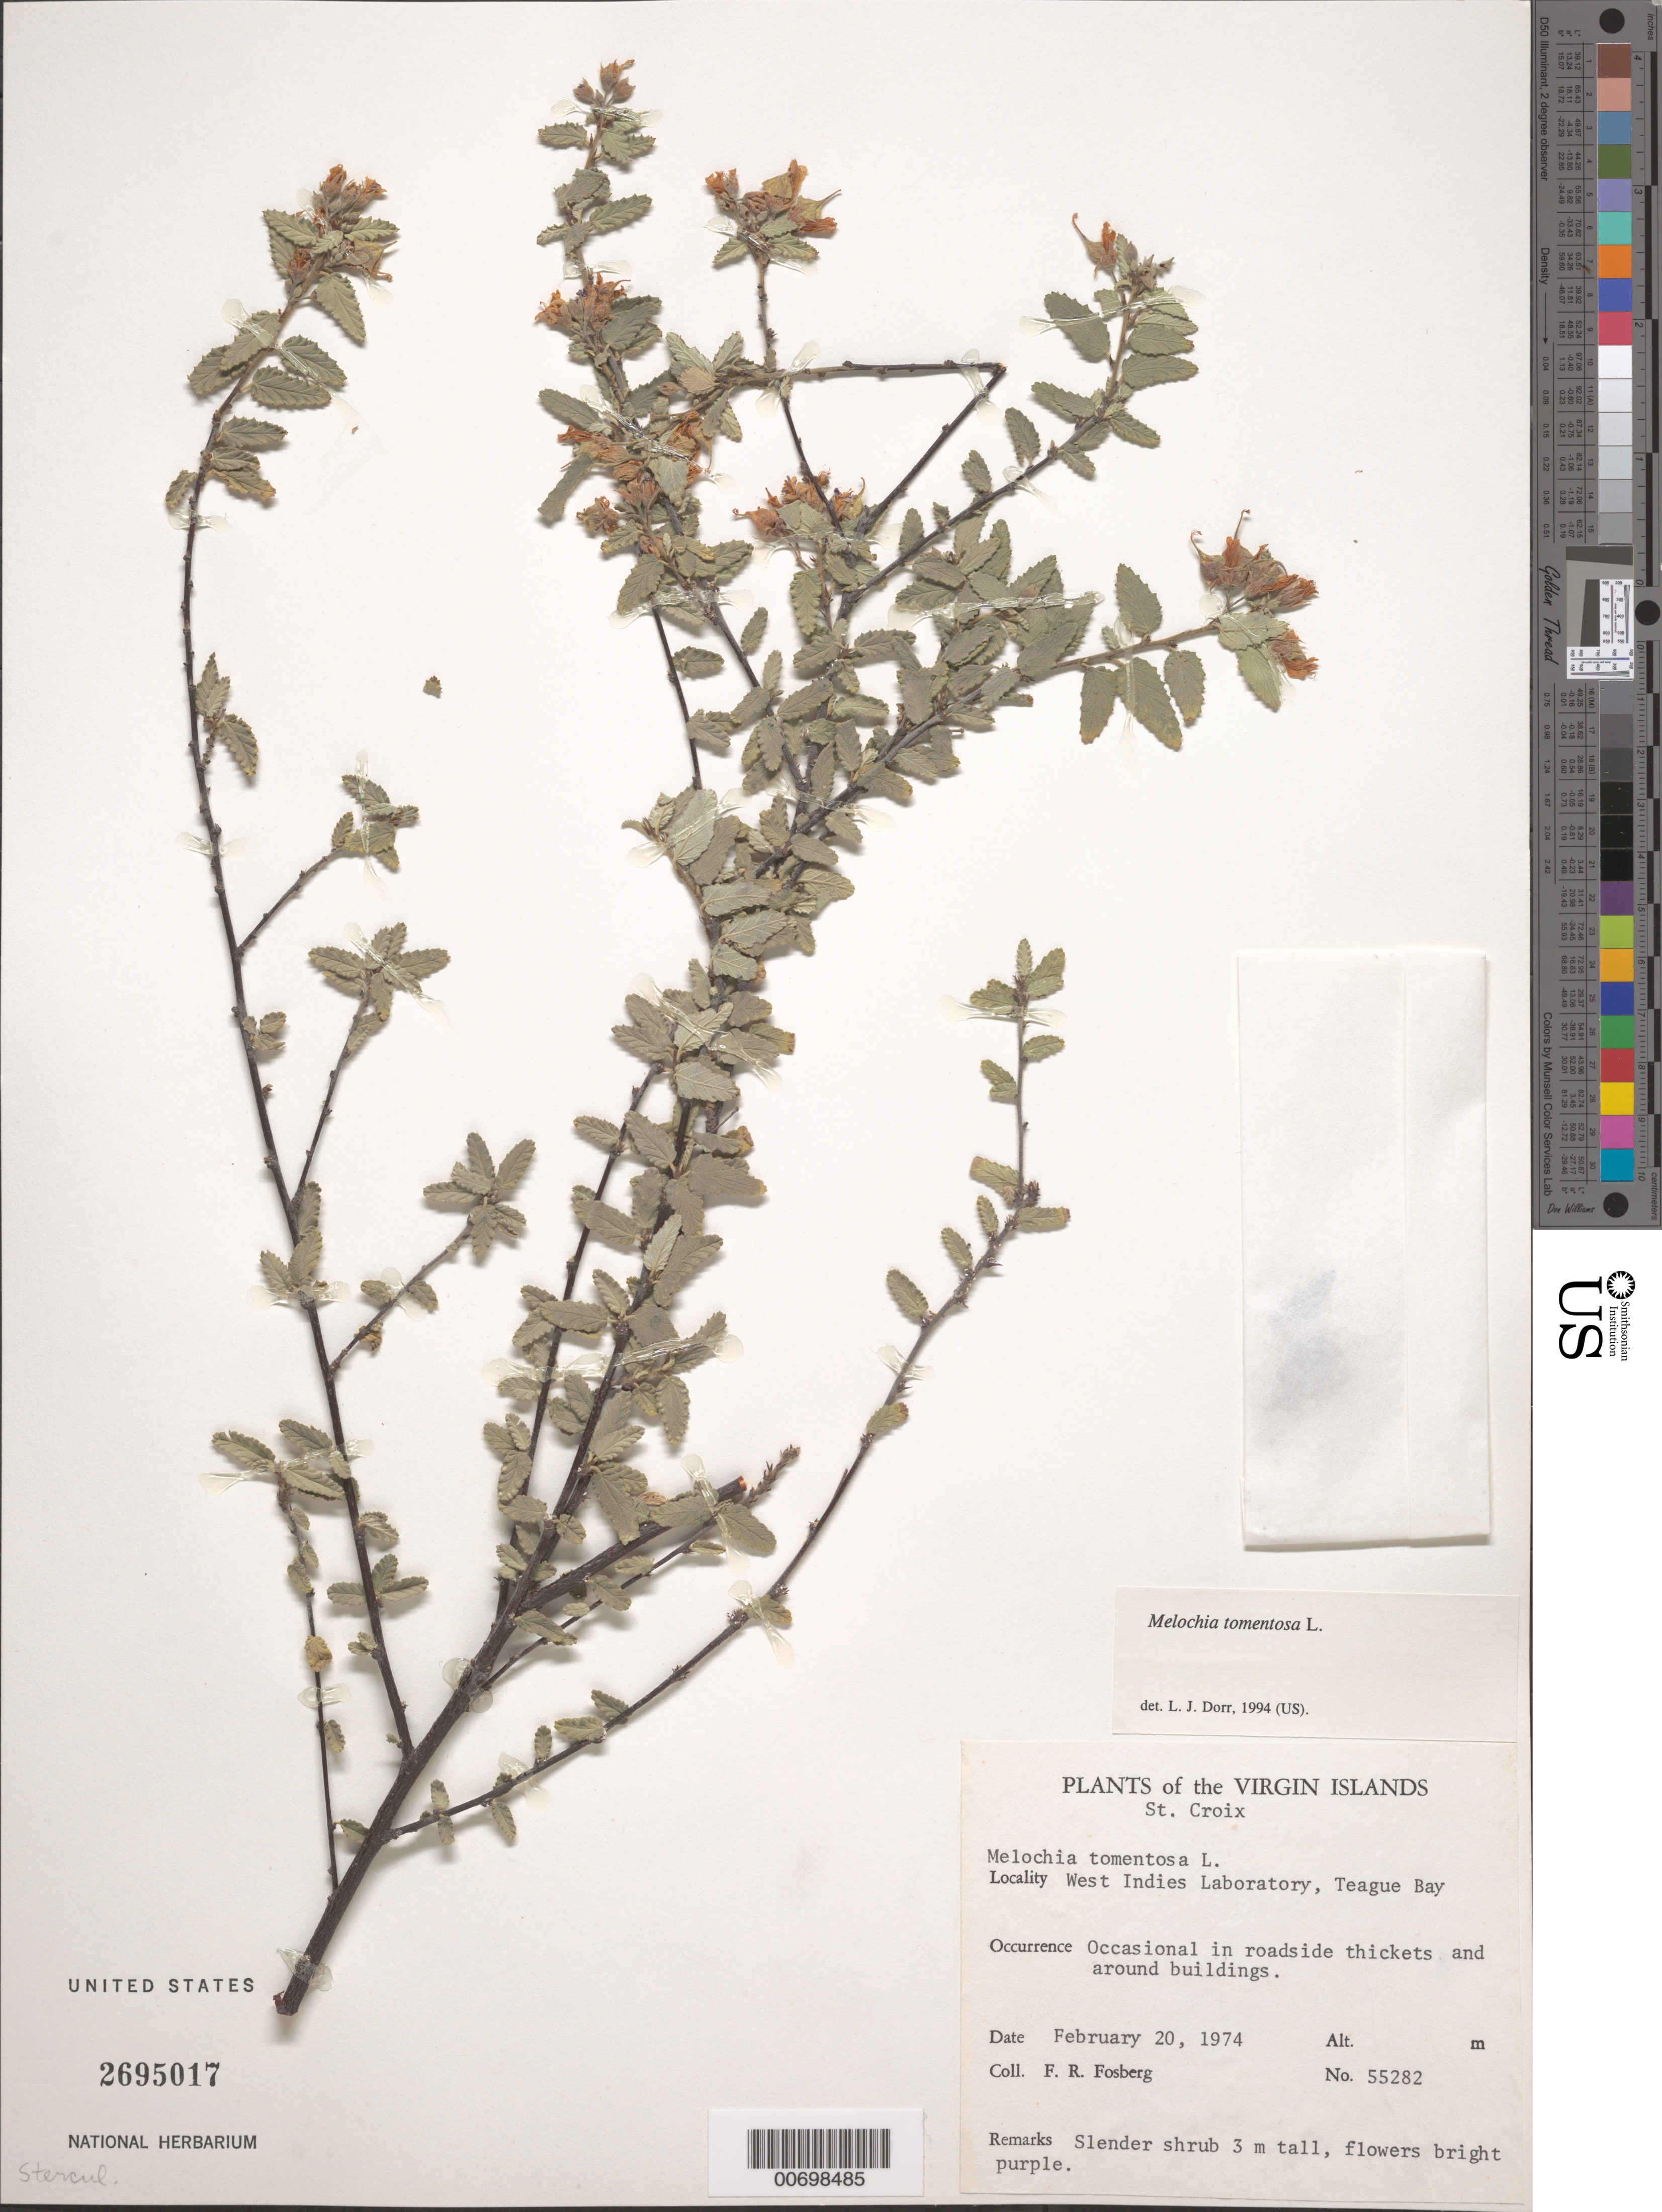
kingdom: Plantae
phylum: Tracheophyta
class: Magnoliopsida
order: Malvales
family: Malvaceae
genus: Melochia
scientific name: Melochia tomentosa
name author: L.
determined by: Dorr, L. J., (BOT), Smithsonian Institution - National Museum of Natural History (UNITED STATES)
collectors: F. R. Fosberg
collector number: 55282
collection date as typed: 20 Feb 1974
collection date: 1974-02-20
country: U.S. Virgin Islands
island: St. Croix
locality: West Indies Laboratory, Teague Bay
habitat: In roadside thickets and around buildings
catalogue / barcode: US 2695017